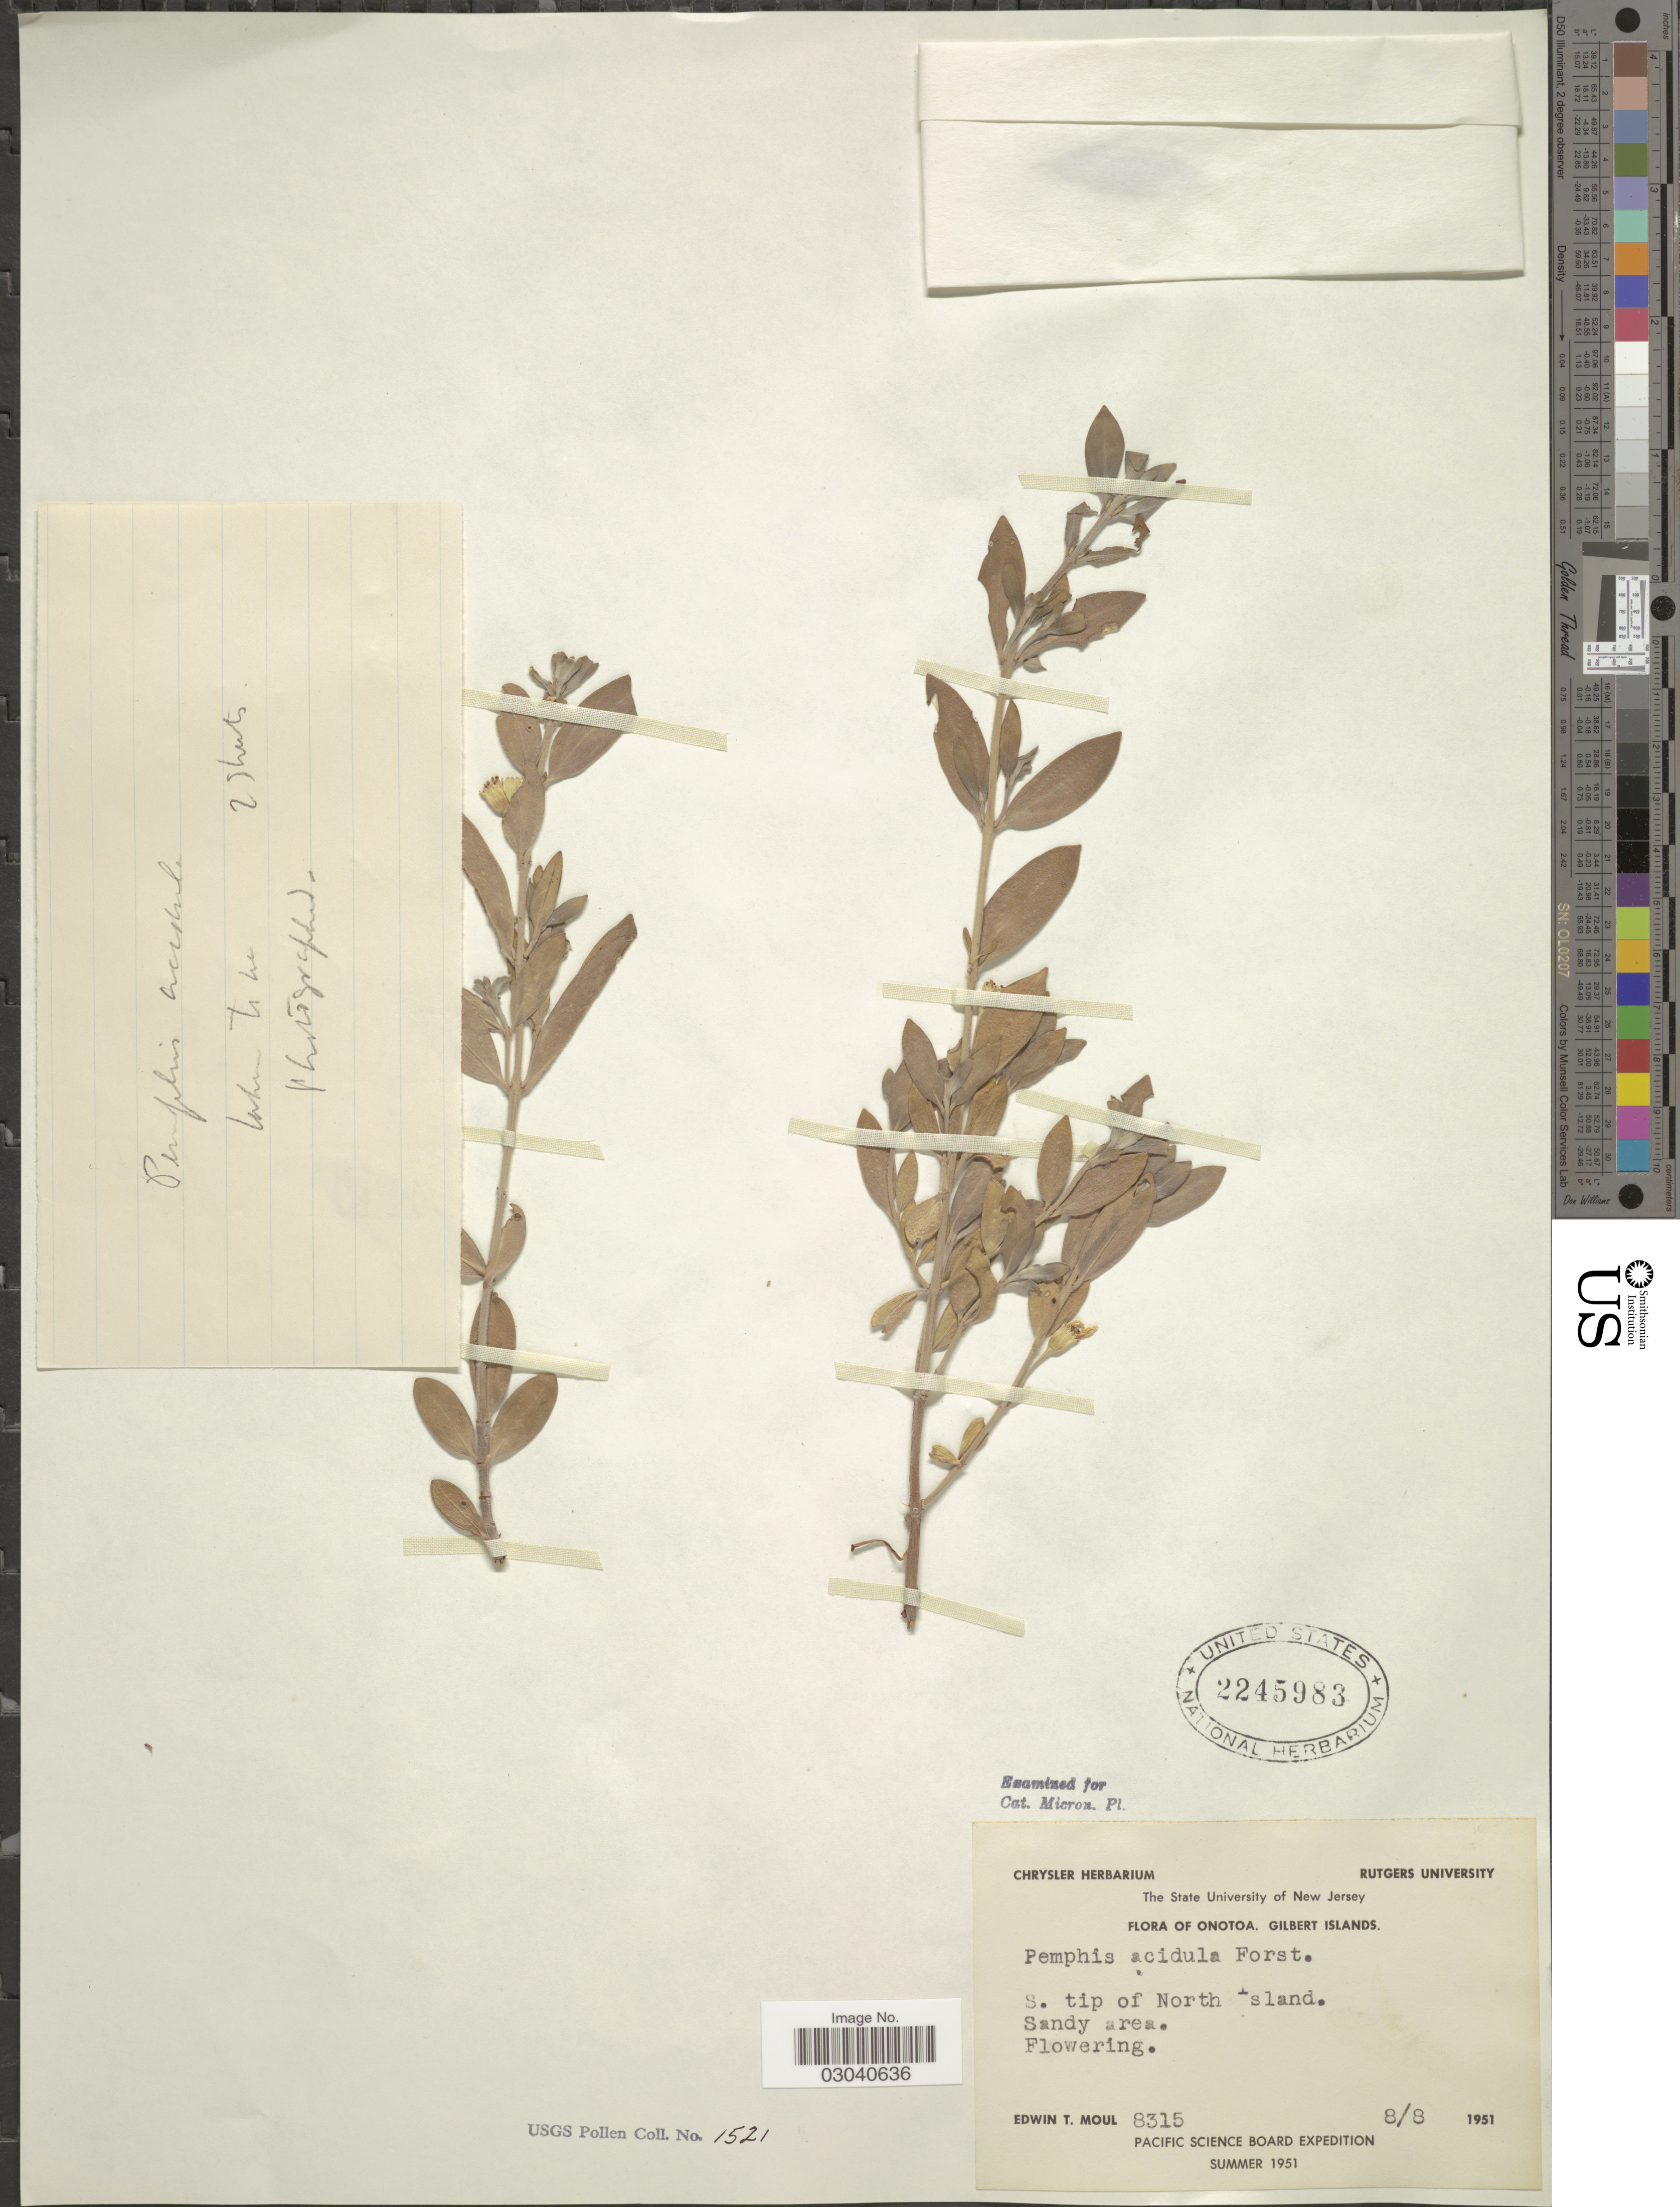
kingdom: Plantae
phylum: Tracheophyta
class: Magnoliopsida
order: Myrtales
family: Lythraceae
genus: Pemphis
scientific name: Pemphis acidula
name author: J.R. Forst. & G. Forst.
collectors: E. T. Moul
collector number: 8315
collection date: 1951-08-08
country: Kiribati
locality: Onotoa, Gilbert Islands. S. tip of North Island.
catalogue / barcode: US 2245983